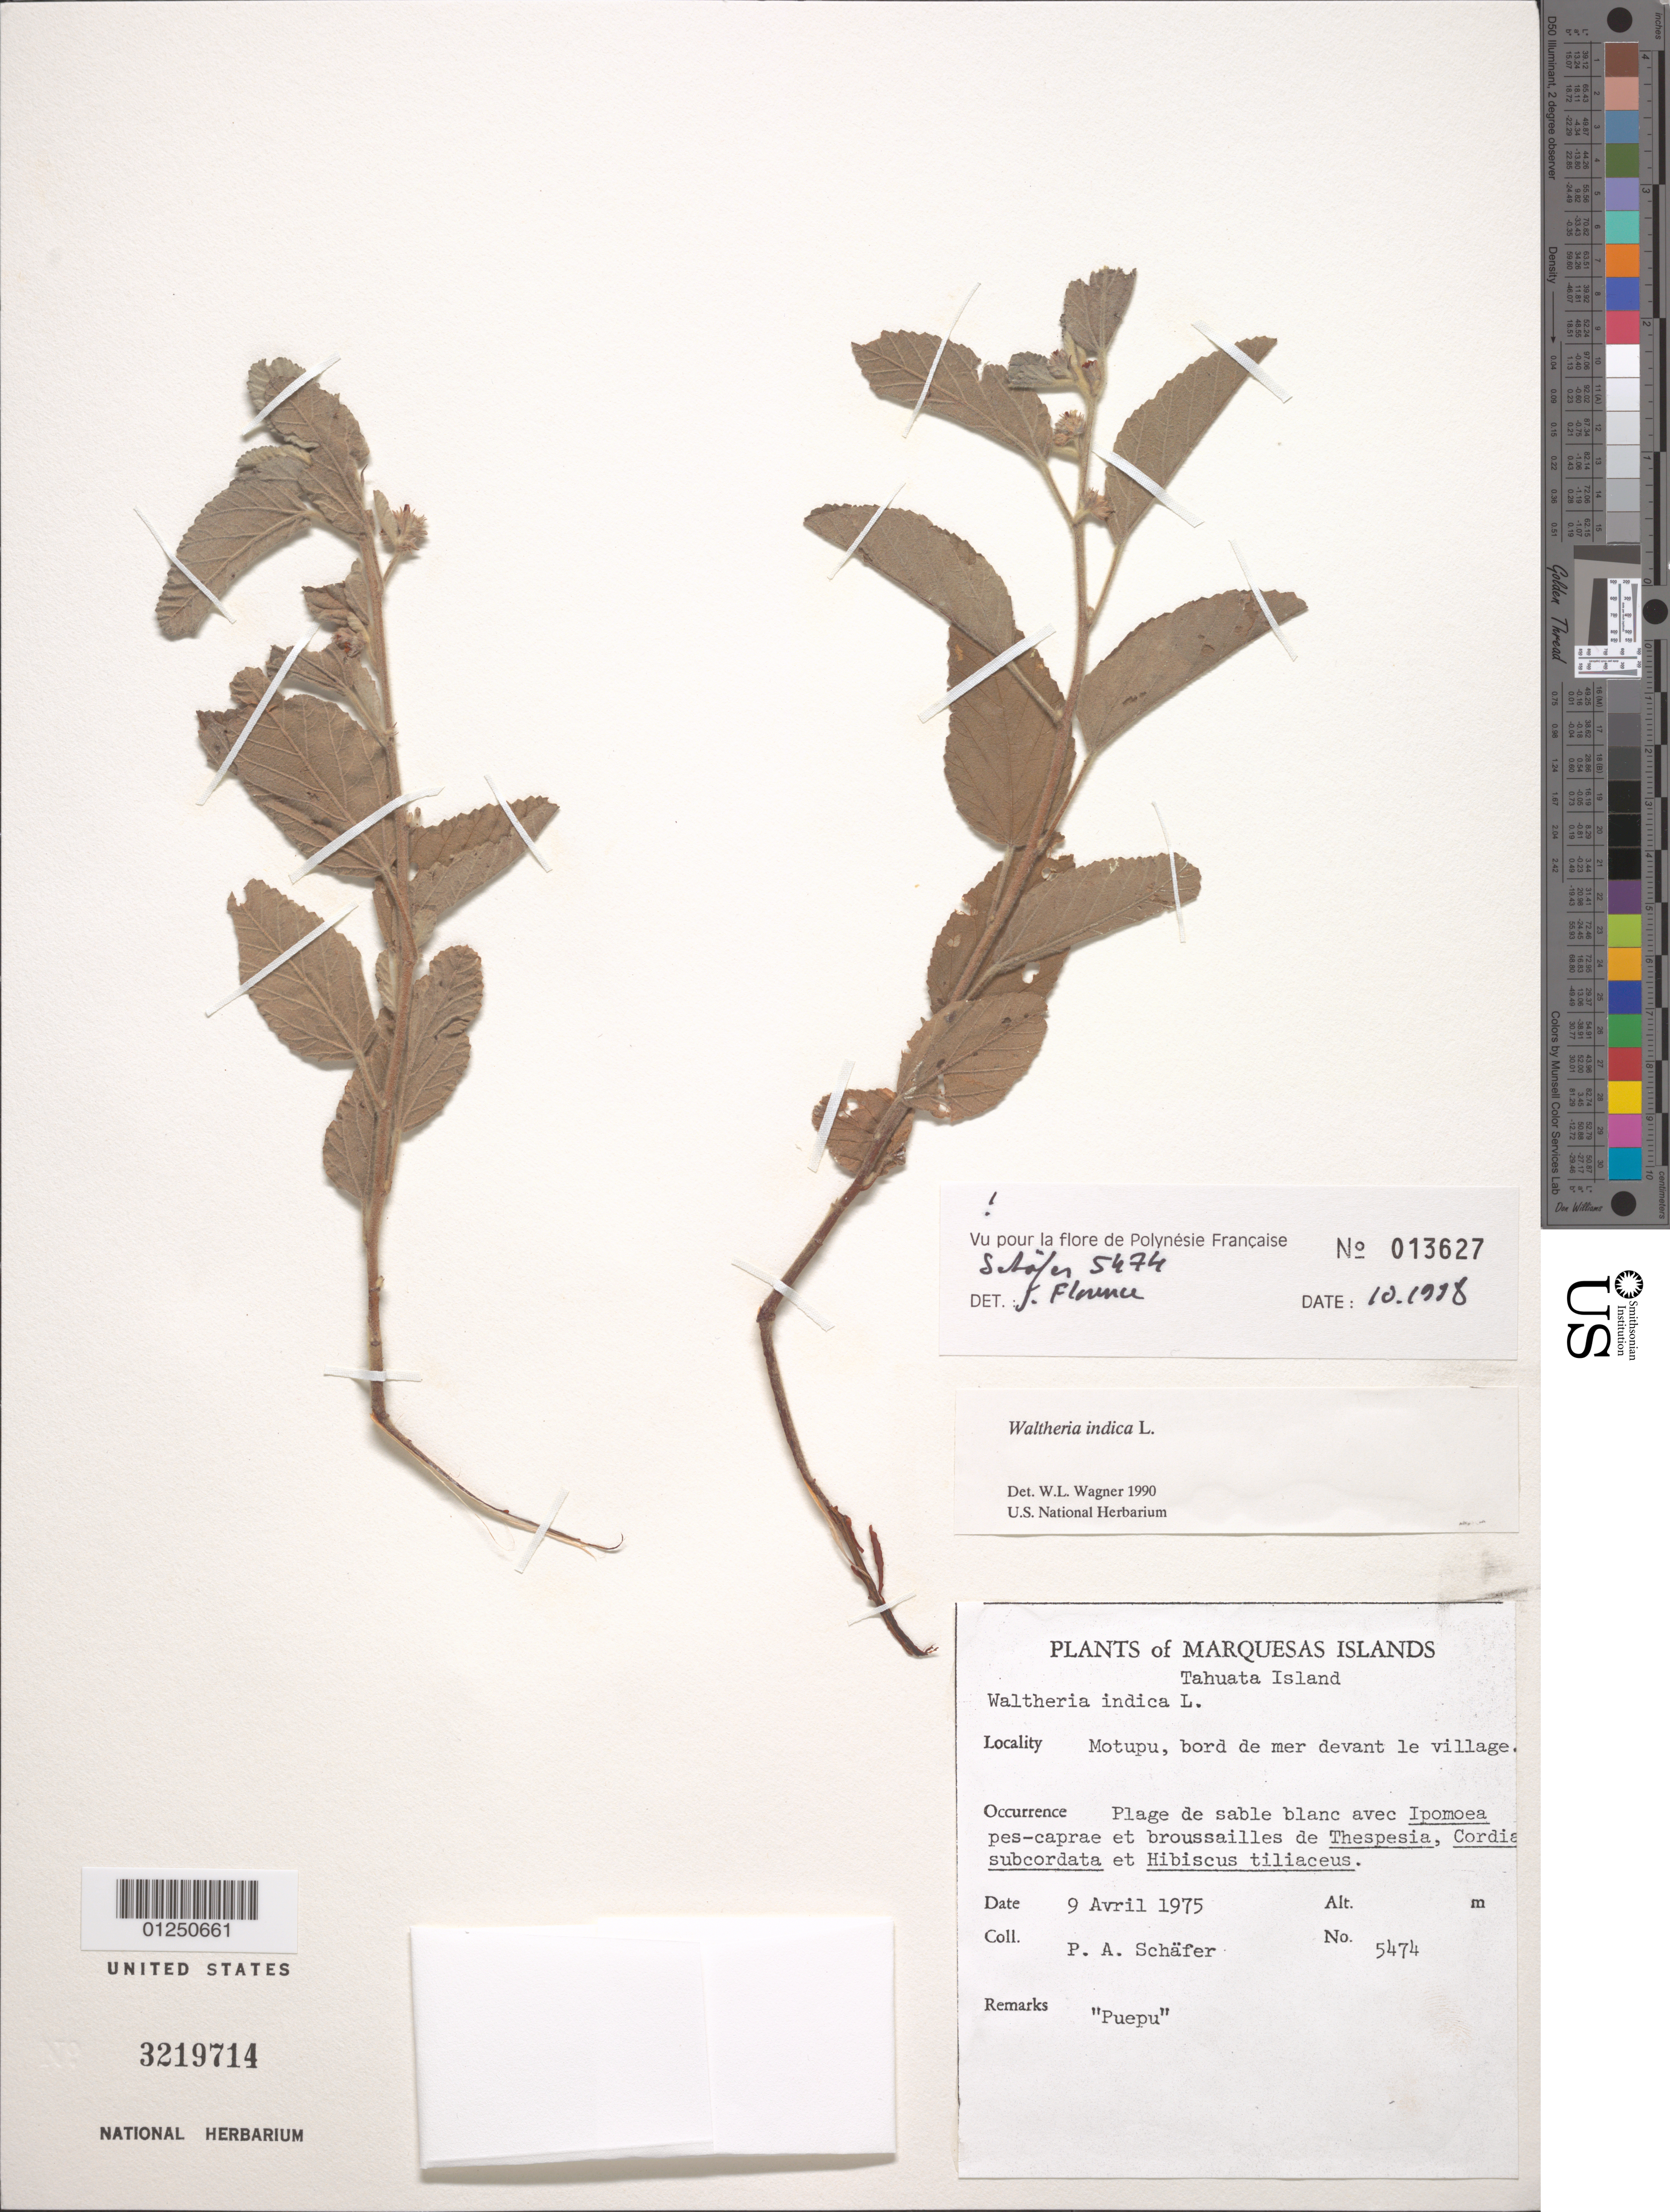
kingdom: Plantae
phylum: Tracheophyta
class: Magnoliopsida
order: Malvales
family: Malvaceae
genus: Waltheria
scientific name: Waltheria indica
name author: L.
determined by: Wagner, W. L., (BOT), Smithsonian Institution - National Museum of Natural History (UNITED STATES)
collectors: P. A. Schäfer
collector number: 5474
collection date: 1975-04-09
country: French Polynesia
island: Tahuata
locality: Motupu, bord de mer devant le village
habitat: Plage de sable blanc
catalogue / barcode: US 3219714